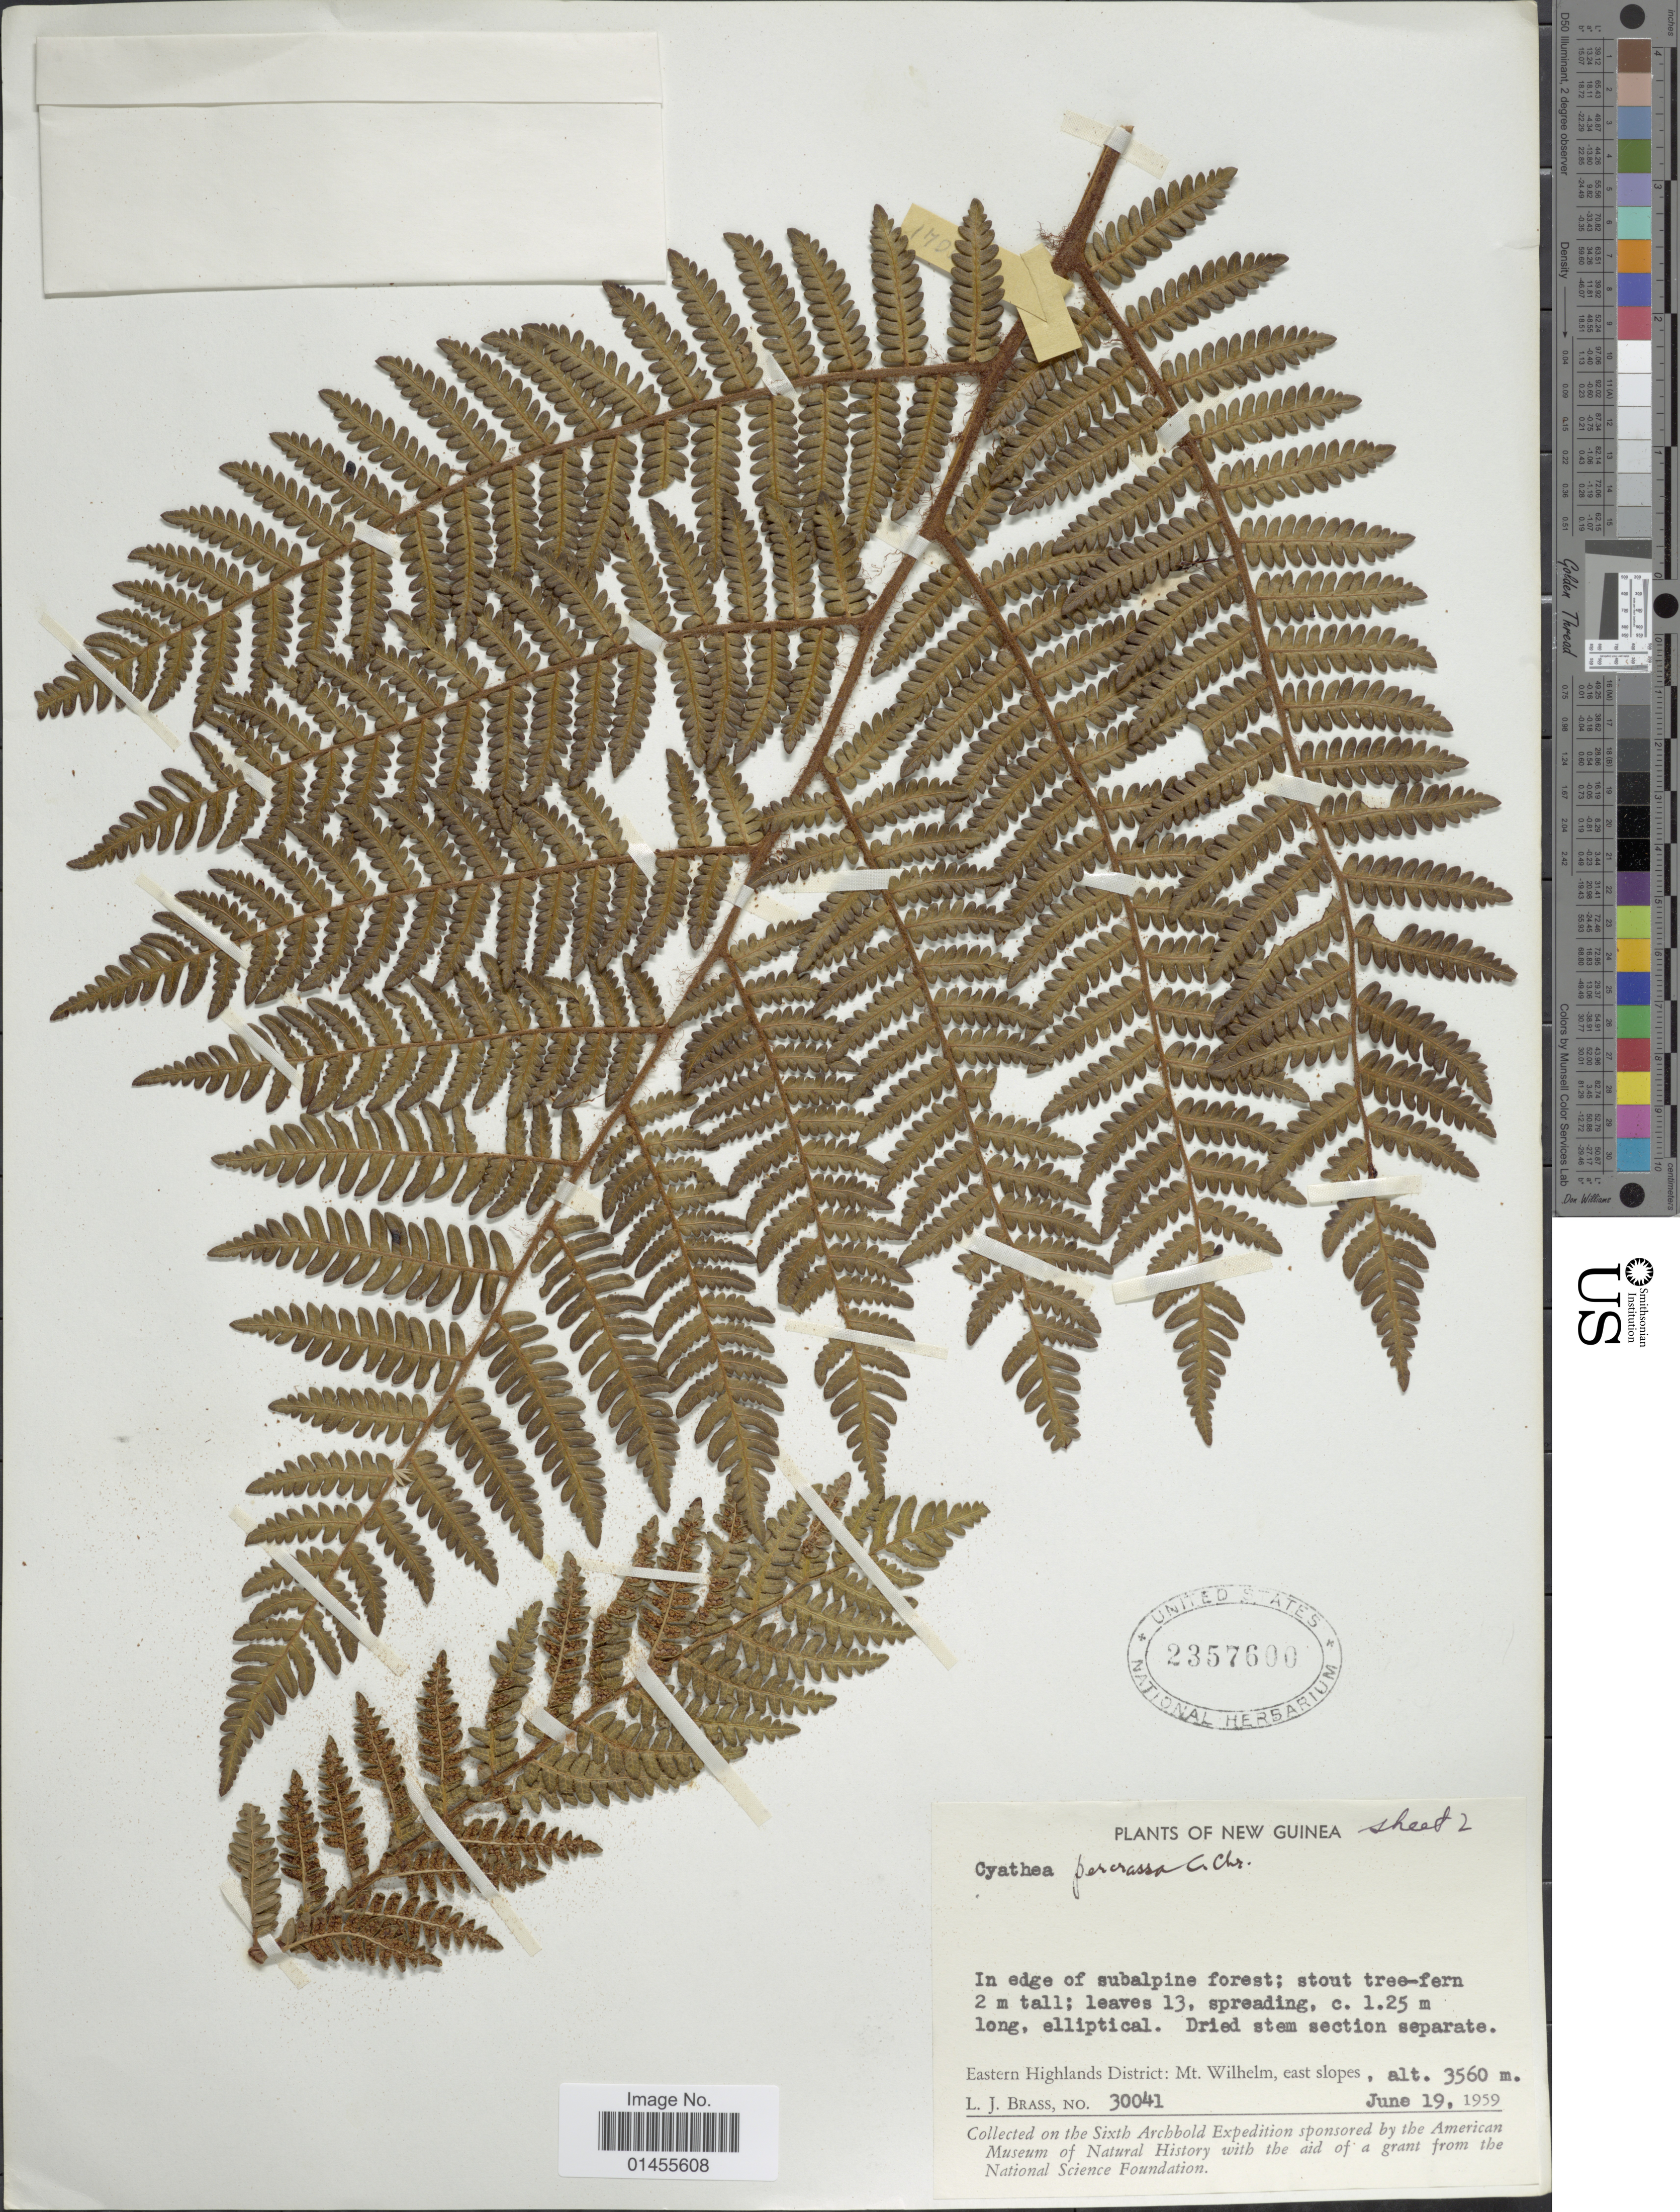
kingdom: Plantae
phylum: Tracheophyta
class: Polypodiopsida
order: Cyatheales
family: Cyatheaceae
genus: Alsophila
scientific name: Alsophila percrassa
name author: (C. Chr.) R.M. Tryon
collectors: L. J. Brass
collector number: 30041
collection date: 1959-09-19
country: Papua New Guinea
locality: New Guinea. Eastern Highlands District: Mt. Wilhelm, east slopes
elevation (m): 3560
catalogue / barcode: US 2357600